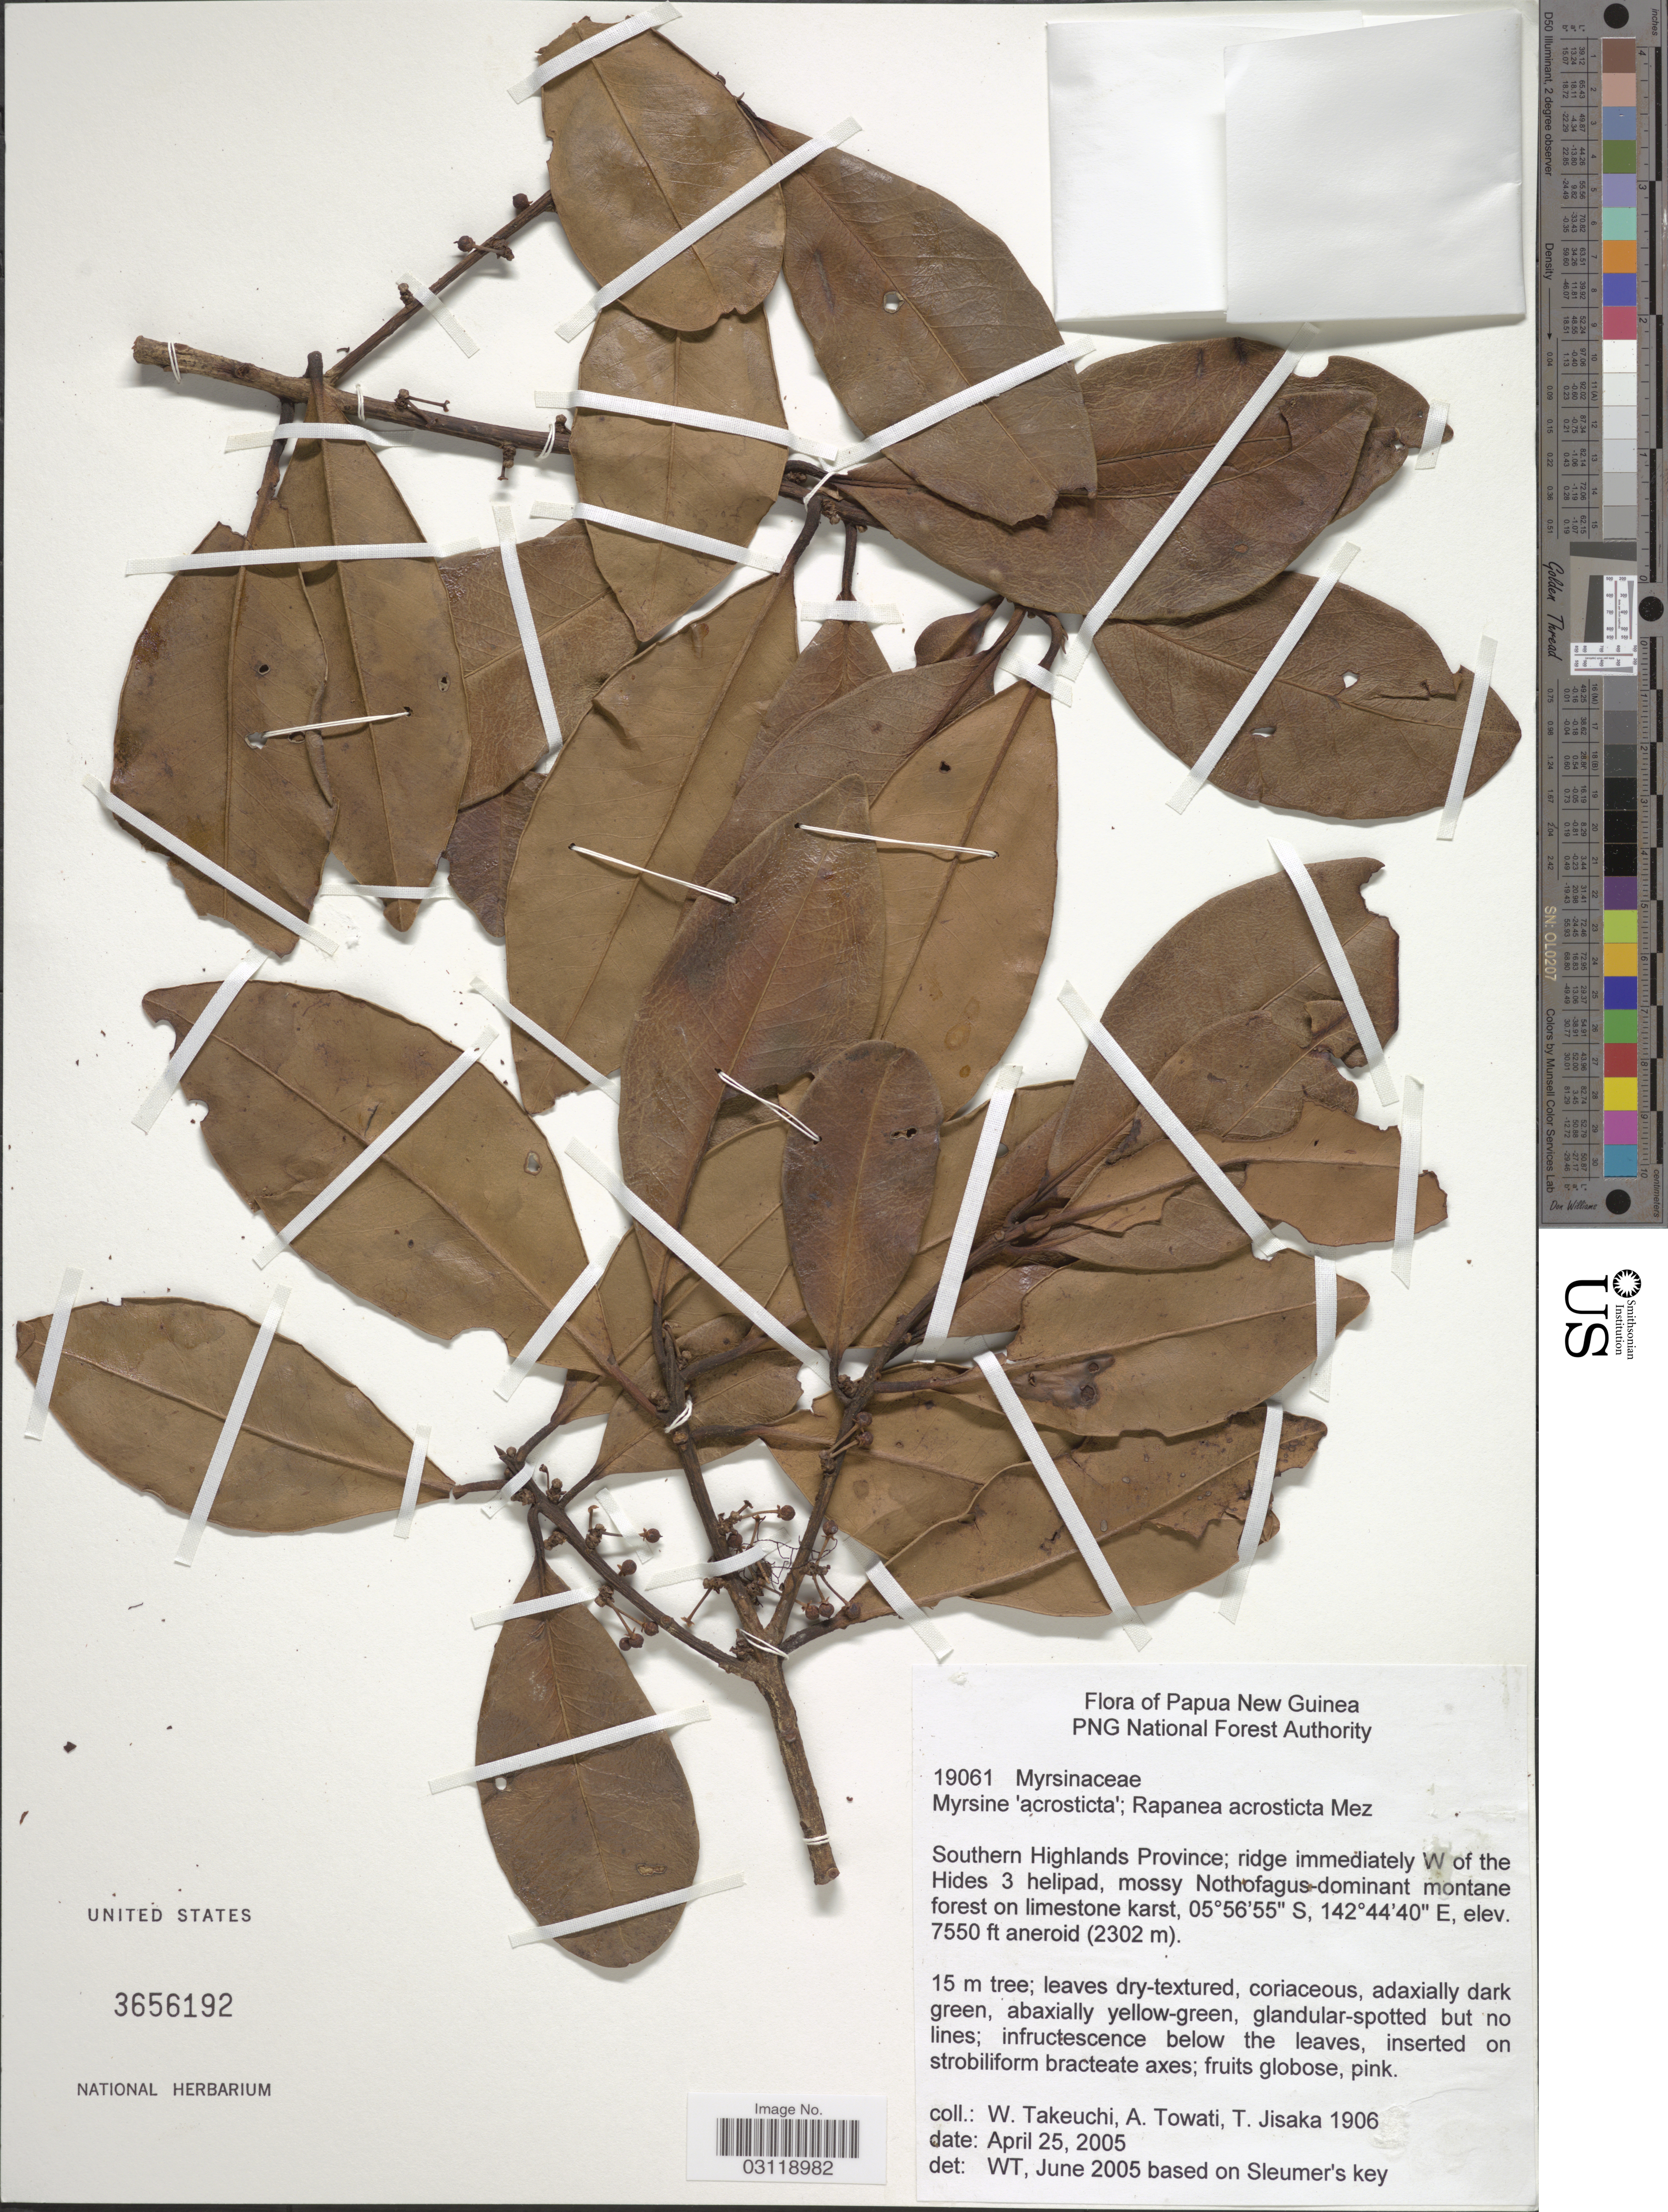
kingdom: Plantae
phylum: Tracheophyta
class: Magnoliopsida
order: Ericales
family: Primulaceae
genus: Rapanea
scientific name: Rapanea acrosticta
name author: Mez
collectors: W. Takeuchi, A. Towati & T. Jisaka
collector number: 1906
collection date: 2005-04-25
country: Papua New Guinea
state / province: Southern Highlands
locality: Ridge immediately W of the Hides 3 helipad.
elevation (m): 2301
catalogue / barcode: US 3656192